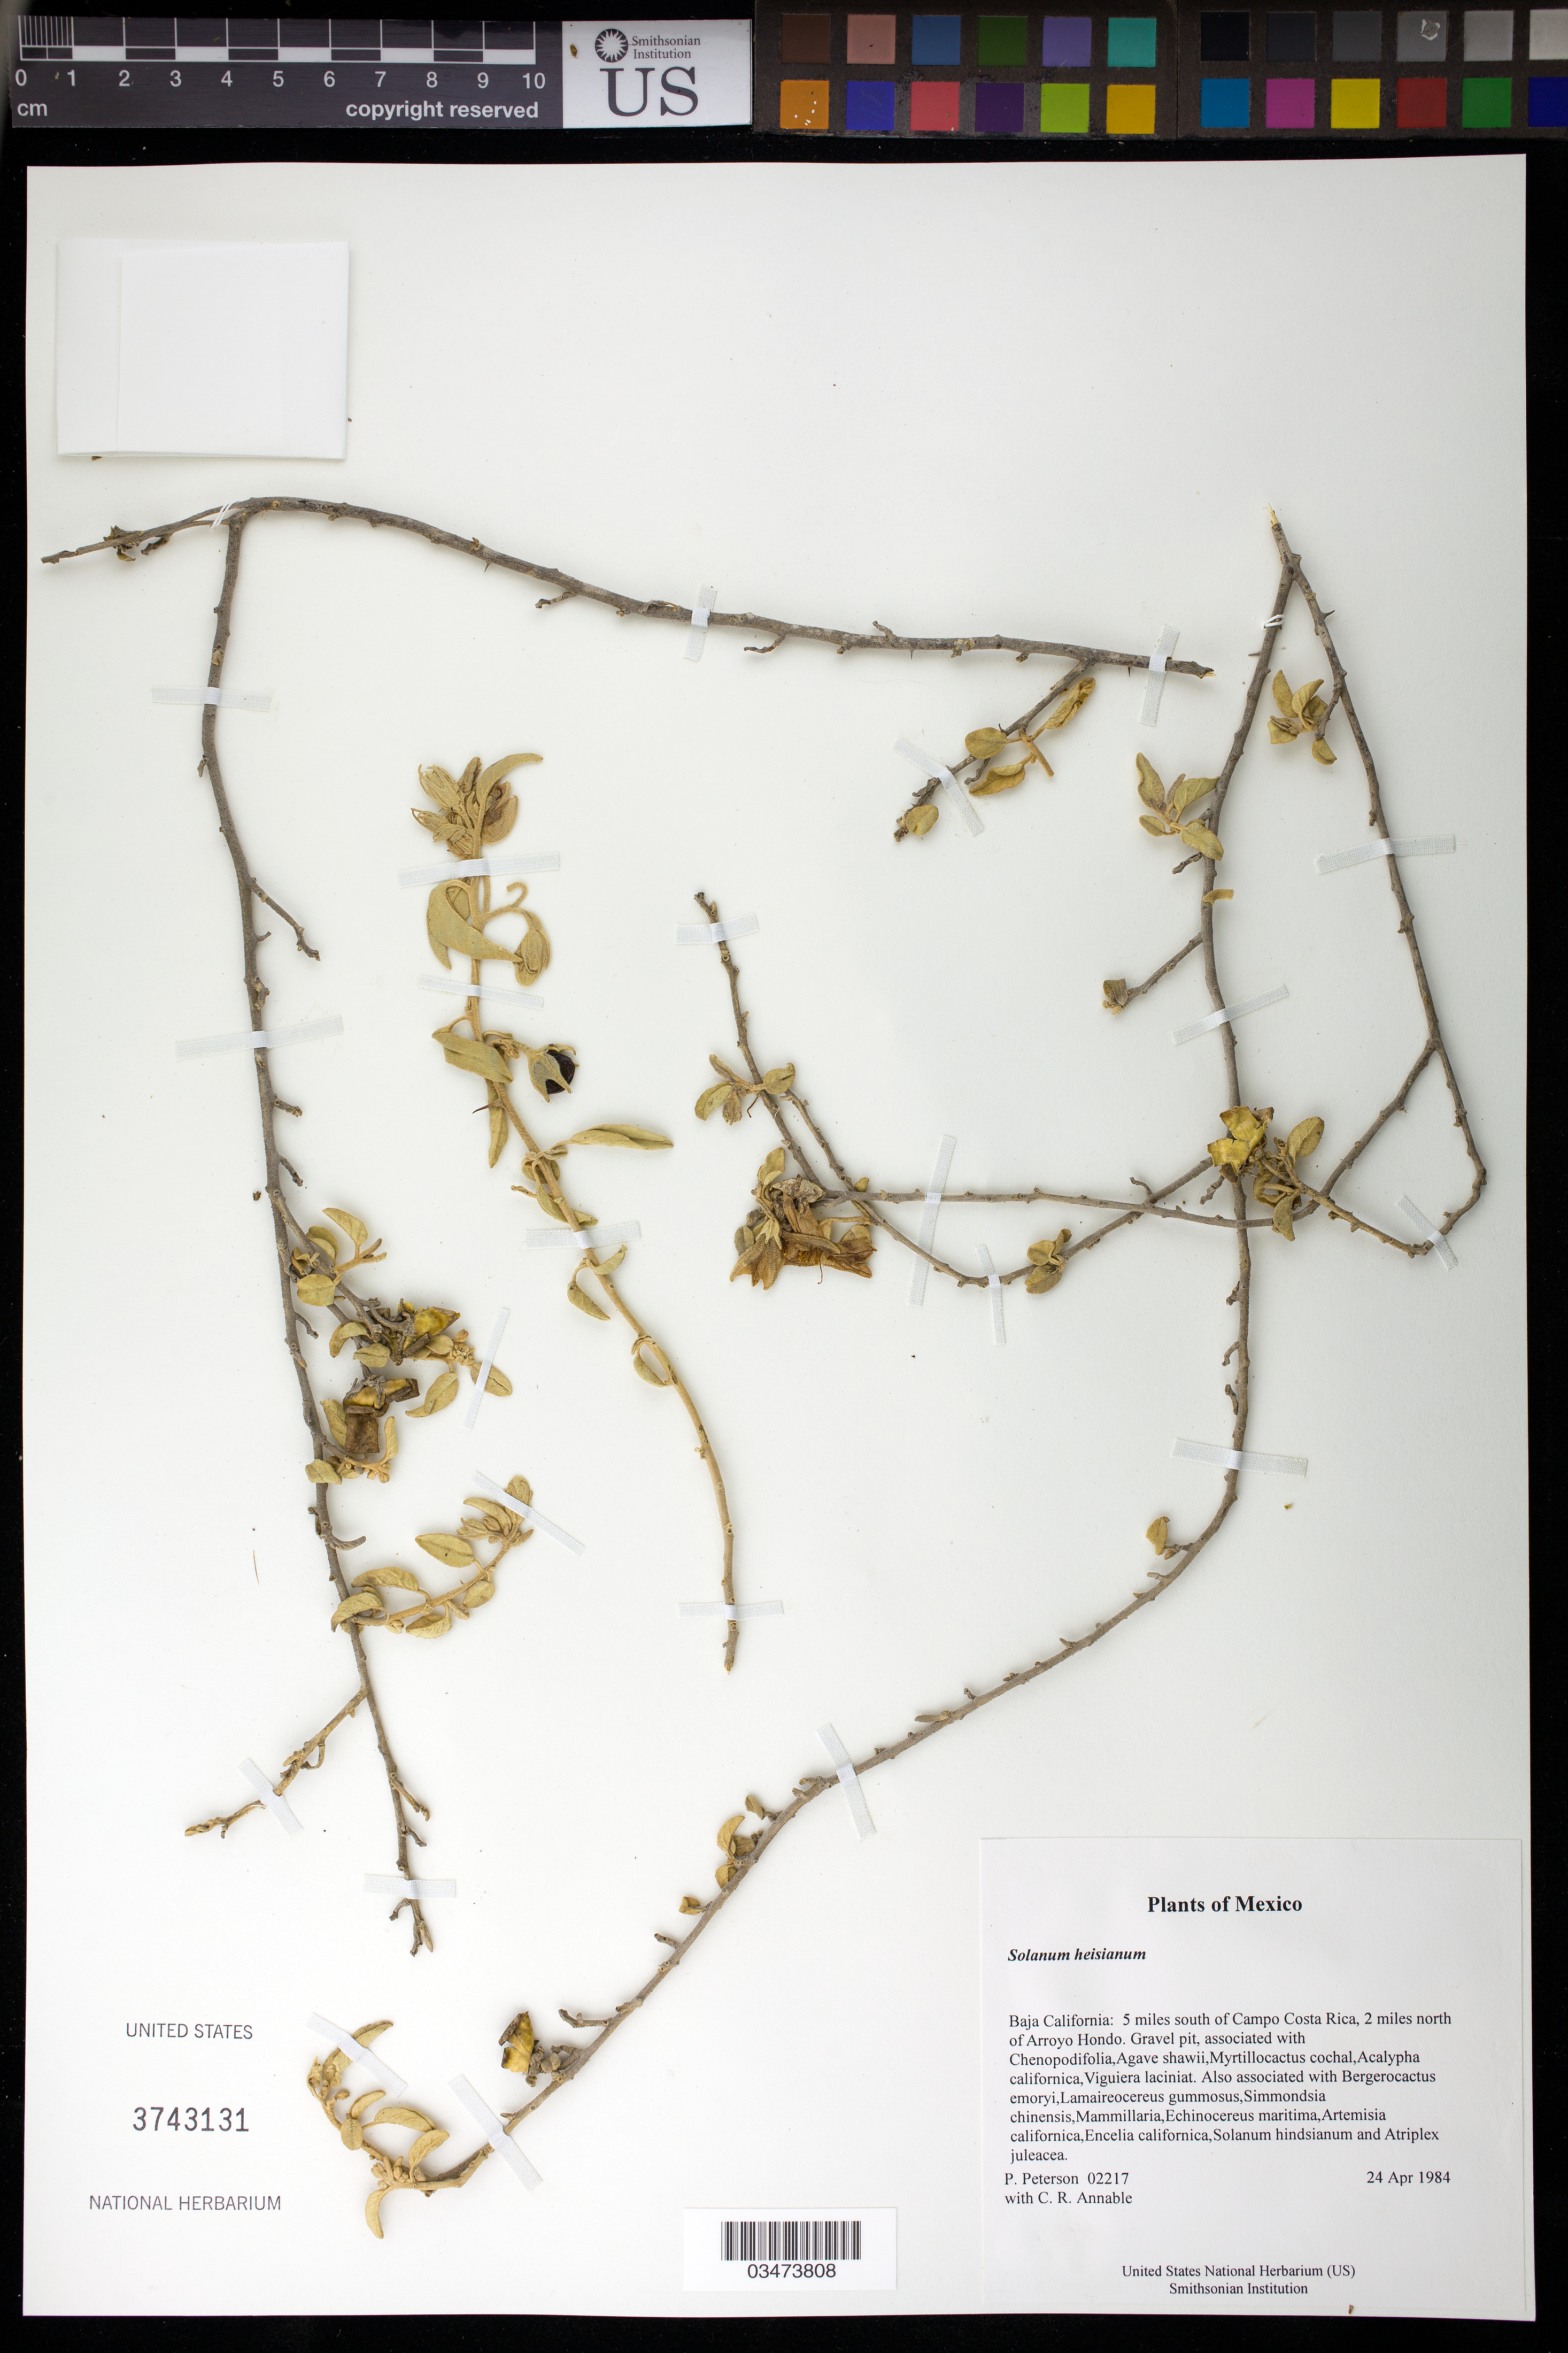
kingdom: Plantae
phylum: Tracheophyta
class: Magnoliopsida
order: Solanales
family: Solanaceae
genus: Solanum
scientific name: Solanum hindsianum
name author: Benth.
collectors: P. M. Peterson & C. R. Annable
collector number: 02217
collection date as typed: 24 Apr 1984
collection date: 1984-04-24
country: Mexico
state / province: Baja California Norte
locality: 5 miles south of Campo Costa Rica, 2 miles north of Arroyo Hondo.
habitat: Gravel pit, associated with Chenopodifolia,Agave shawii,Myrtillocactus cochal,Acalypha californica,Viguiera laciniat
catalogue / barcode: US 3743131